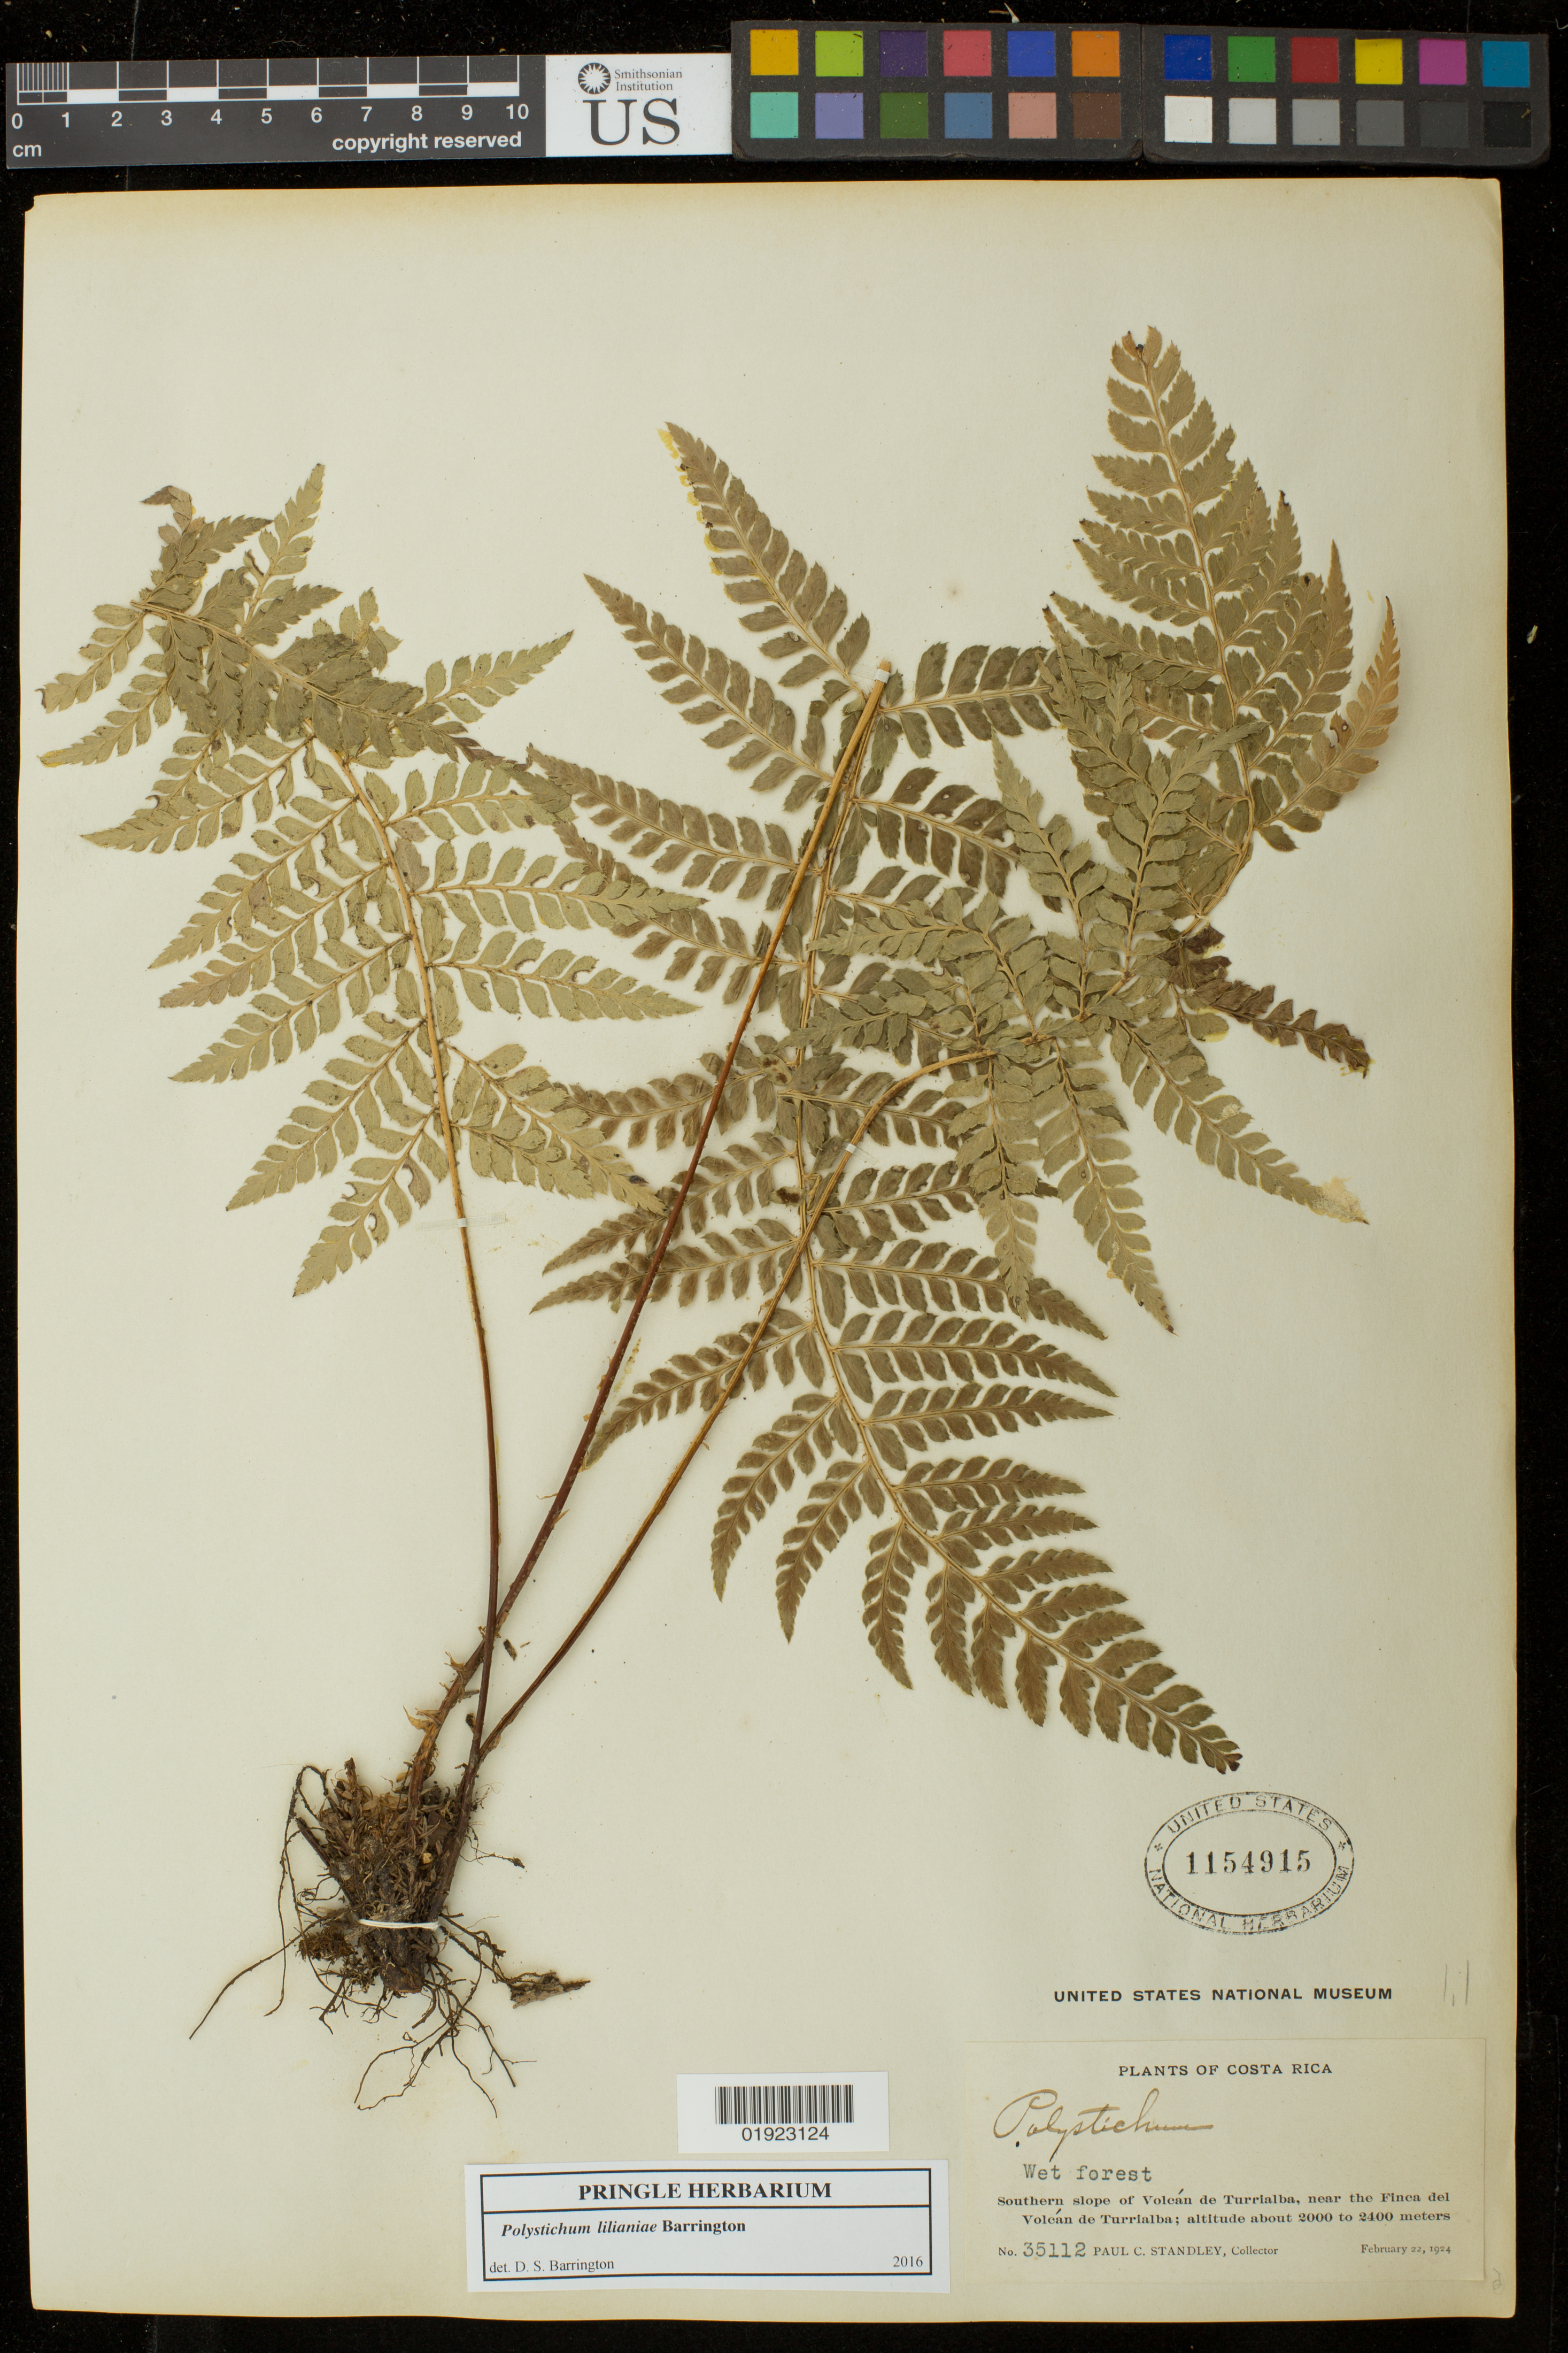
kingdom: Plantae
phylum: Tracheophyta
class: Polypodiopsida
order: Polypodiales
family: Dryopteridaceae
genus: Polystichum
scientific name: Polystichum lilianiae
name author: Barrington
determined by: Barrington, D. S., Curator (VT), University of Vermont (UNITED STATES)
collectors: P. C. Standley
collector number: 35112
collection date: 1924-02-22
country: Costa Rica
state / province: Cartago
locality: Southern slope of Volcan de Turrialba, near the Finca del Volcan de Turrialba.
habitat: Wet forest.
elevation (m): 2000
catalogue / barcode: US 1154915